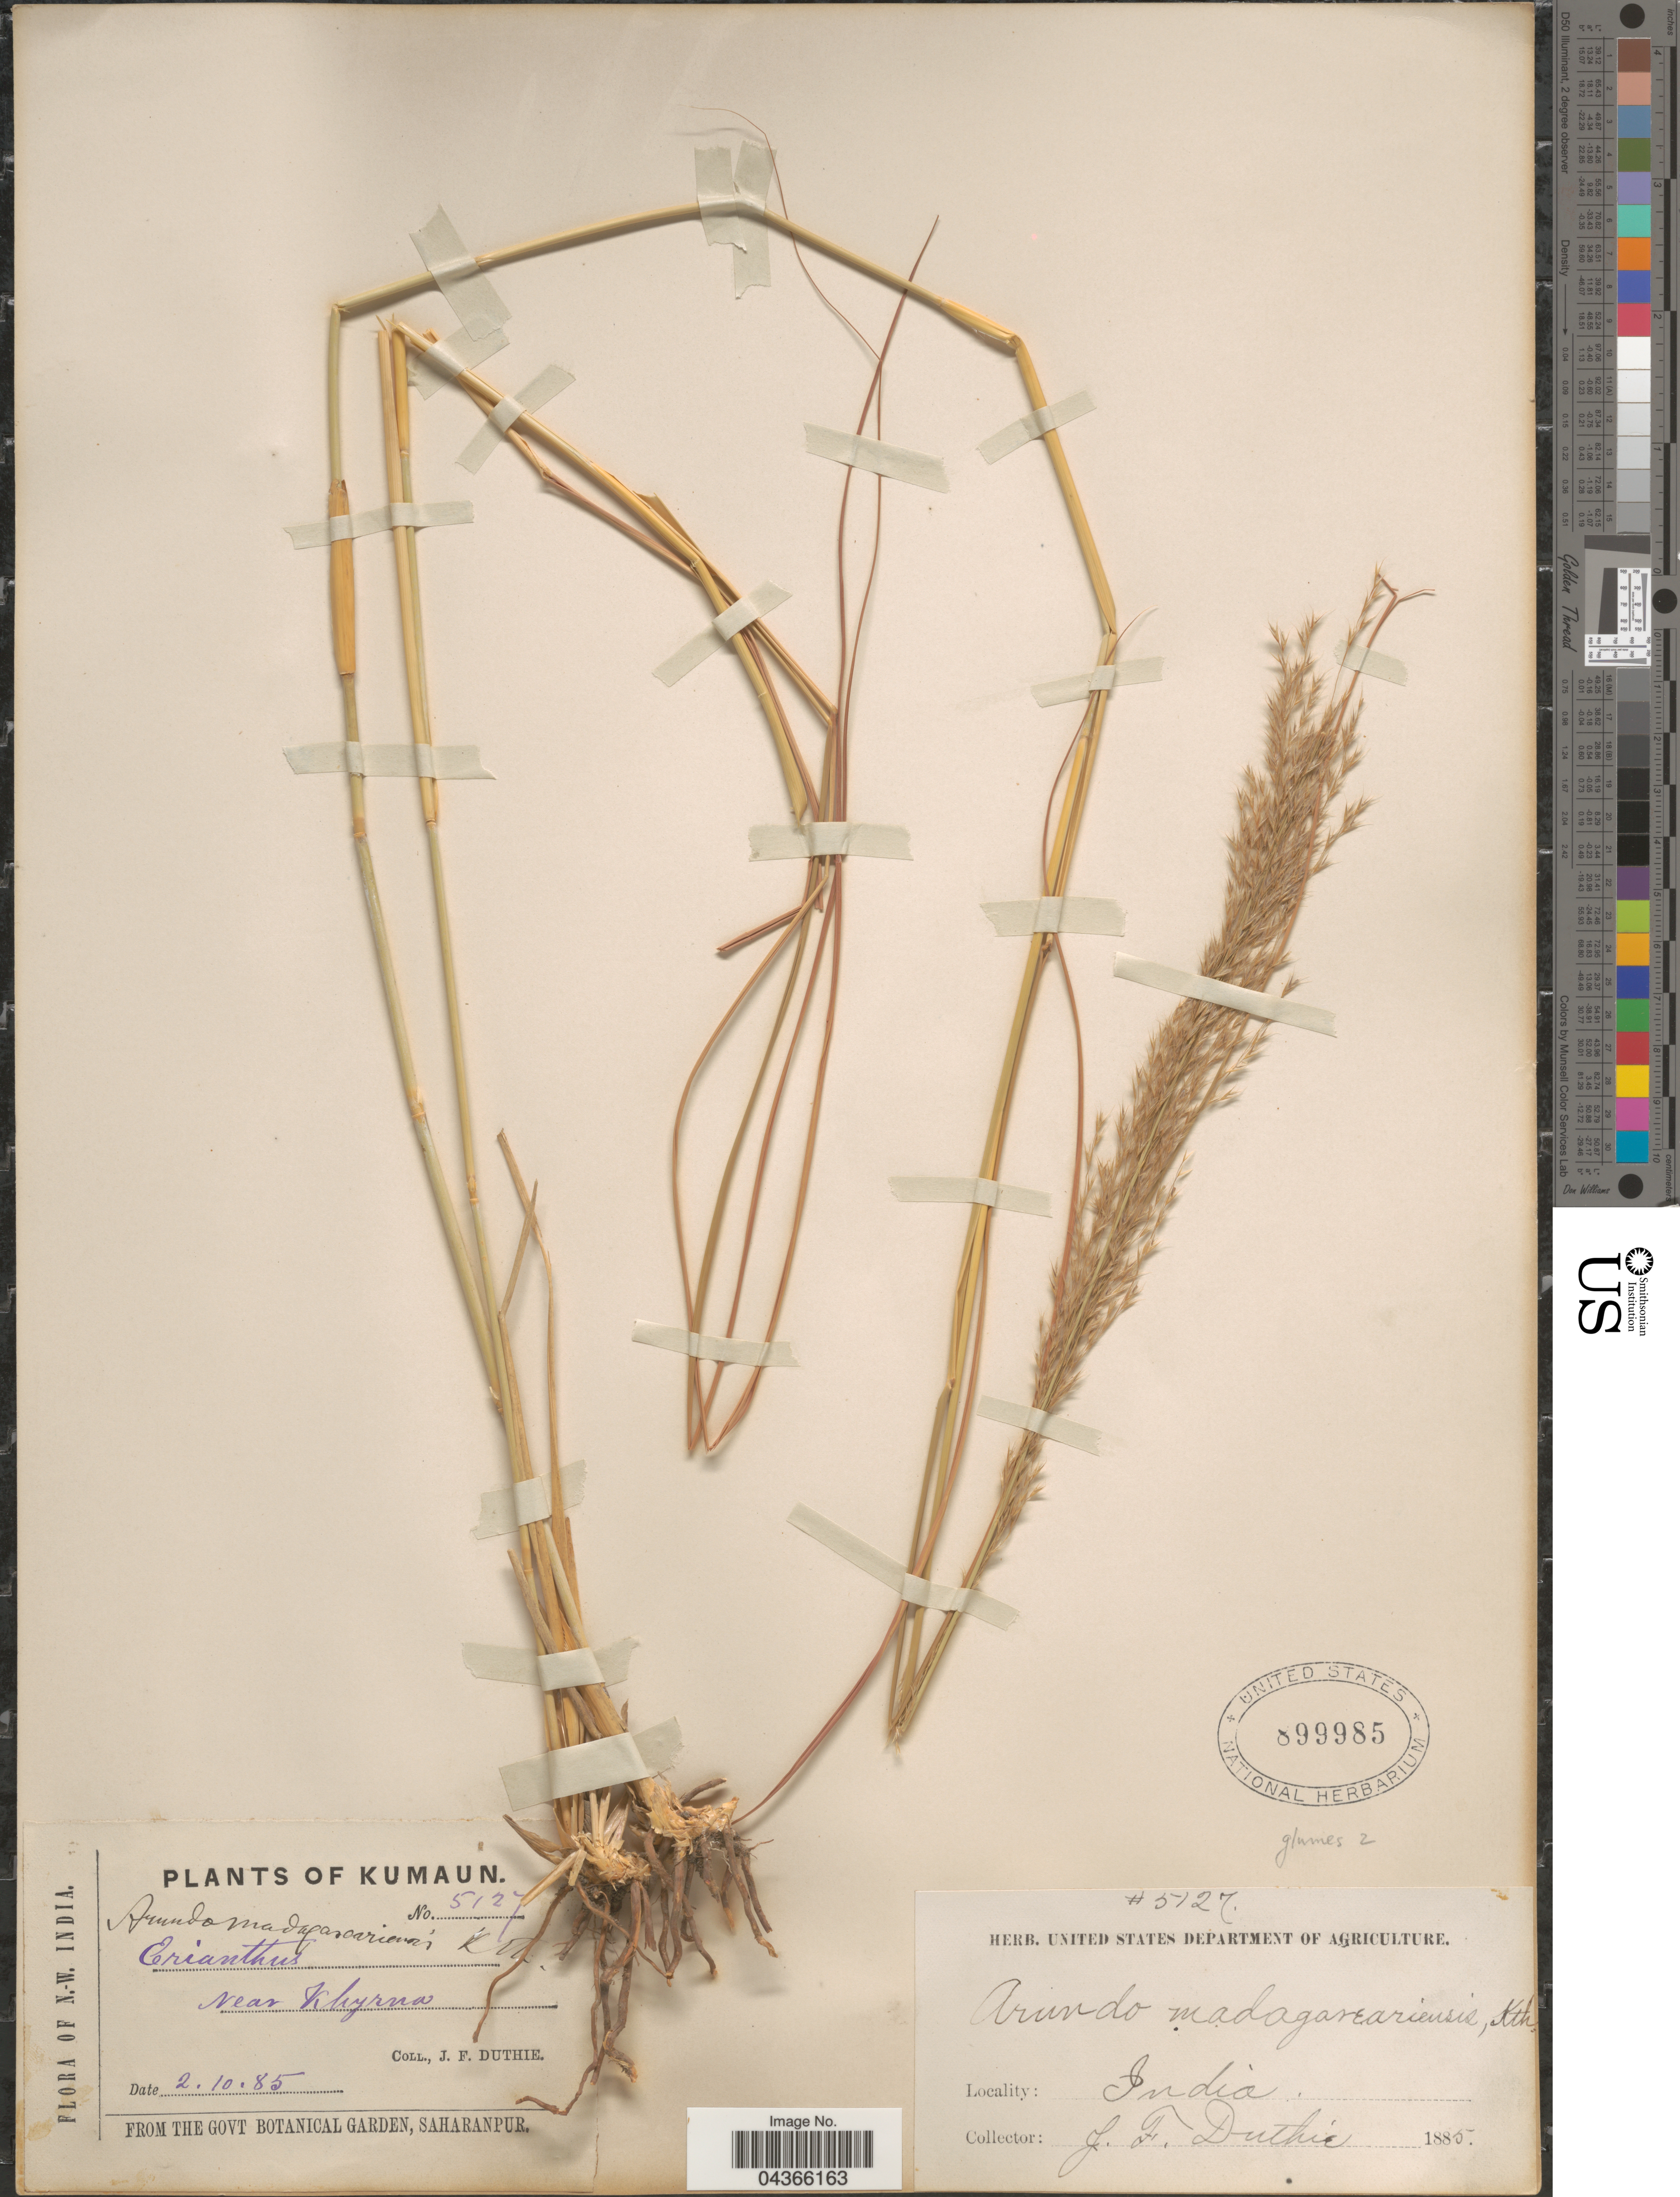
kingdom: Plantae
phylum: Tracheophyta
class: Liliopsida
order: Poales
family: Poaceae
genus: Neyraudia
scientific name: Neyraudia arundinacea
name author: (L.) Henr.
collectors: J. F. Duthie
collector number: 5127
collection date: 1885-10-02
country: India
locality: N.-W. India. Kumaun. Near Khyrna.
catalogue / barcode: US 899985